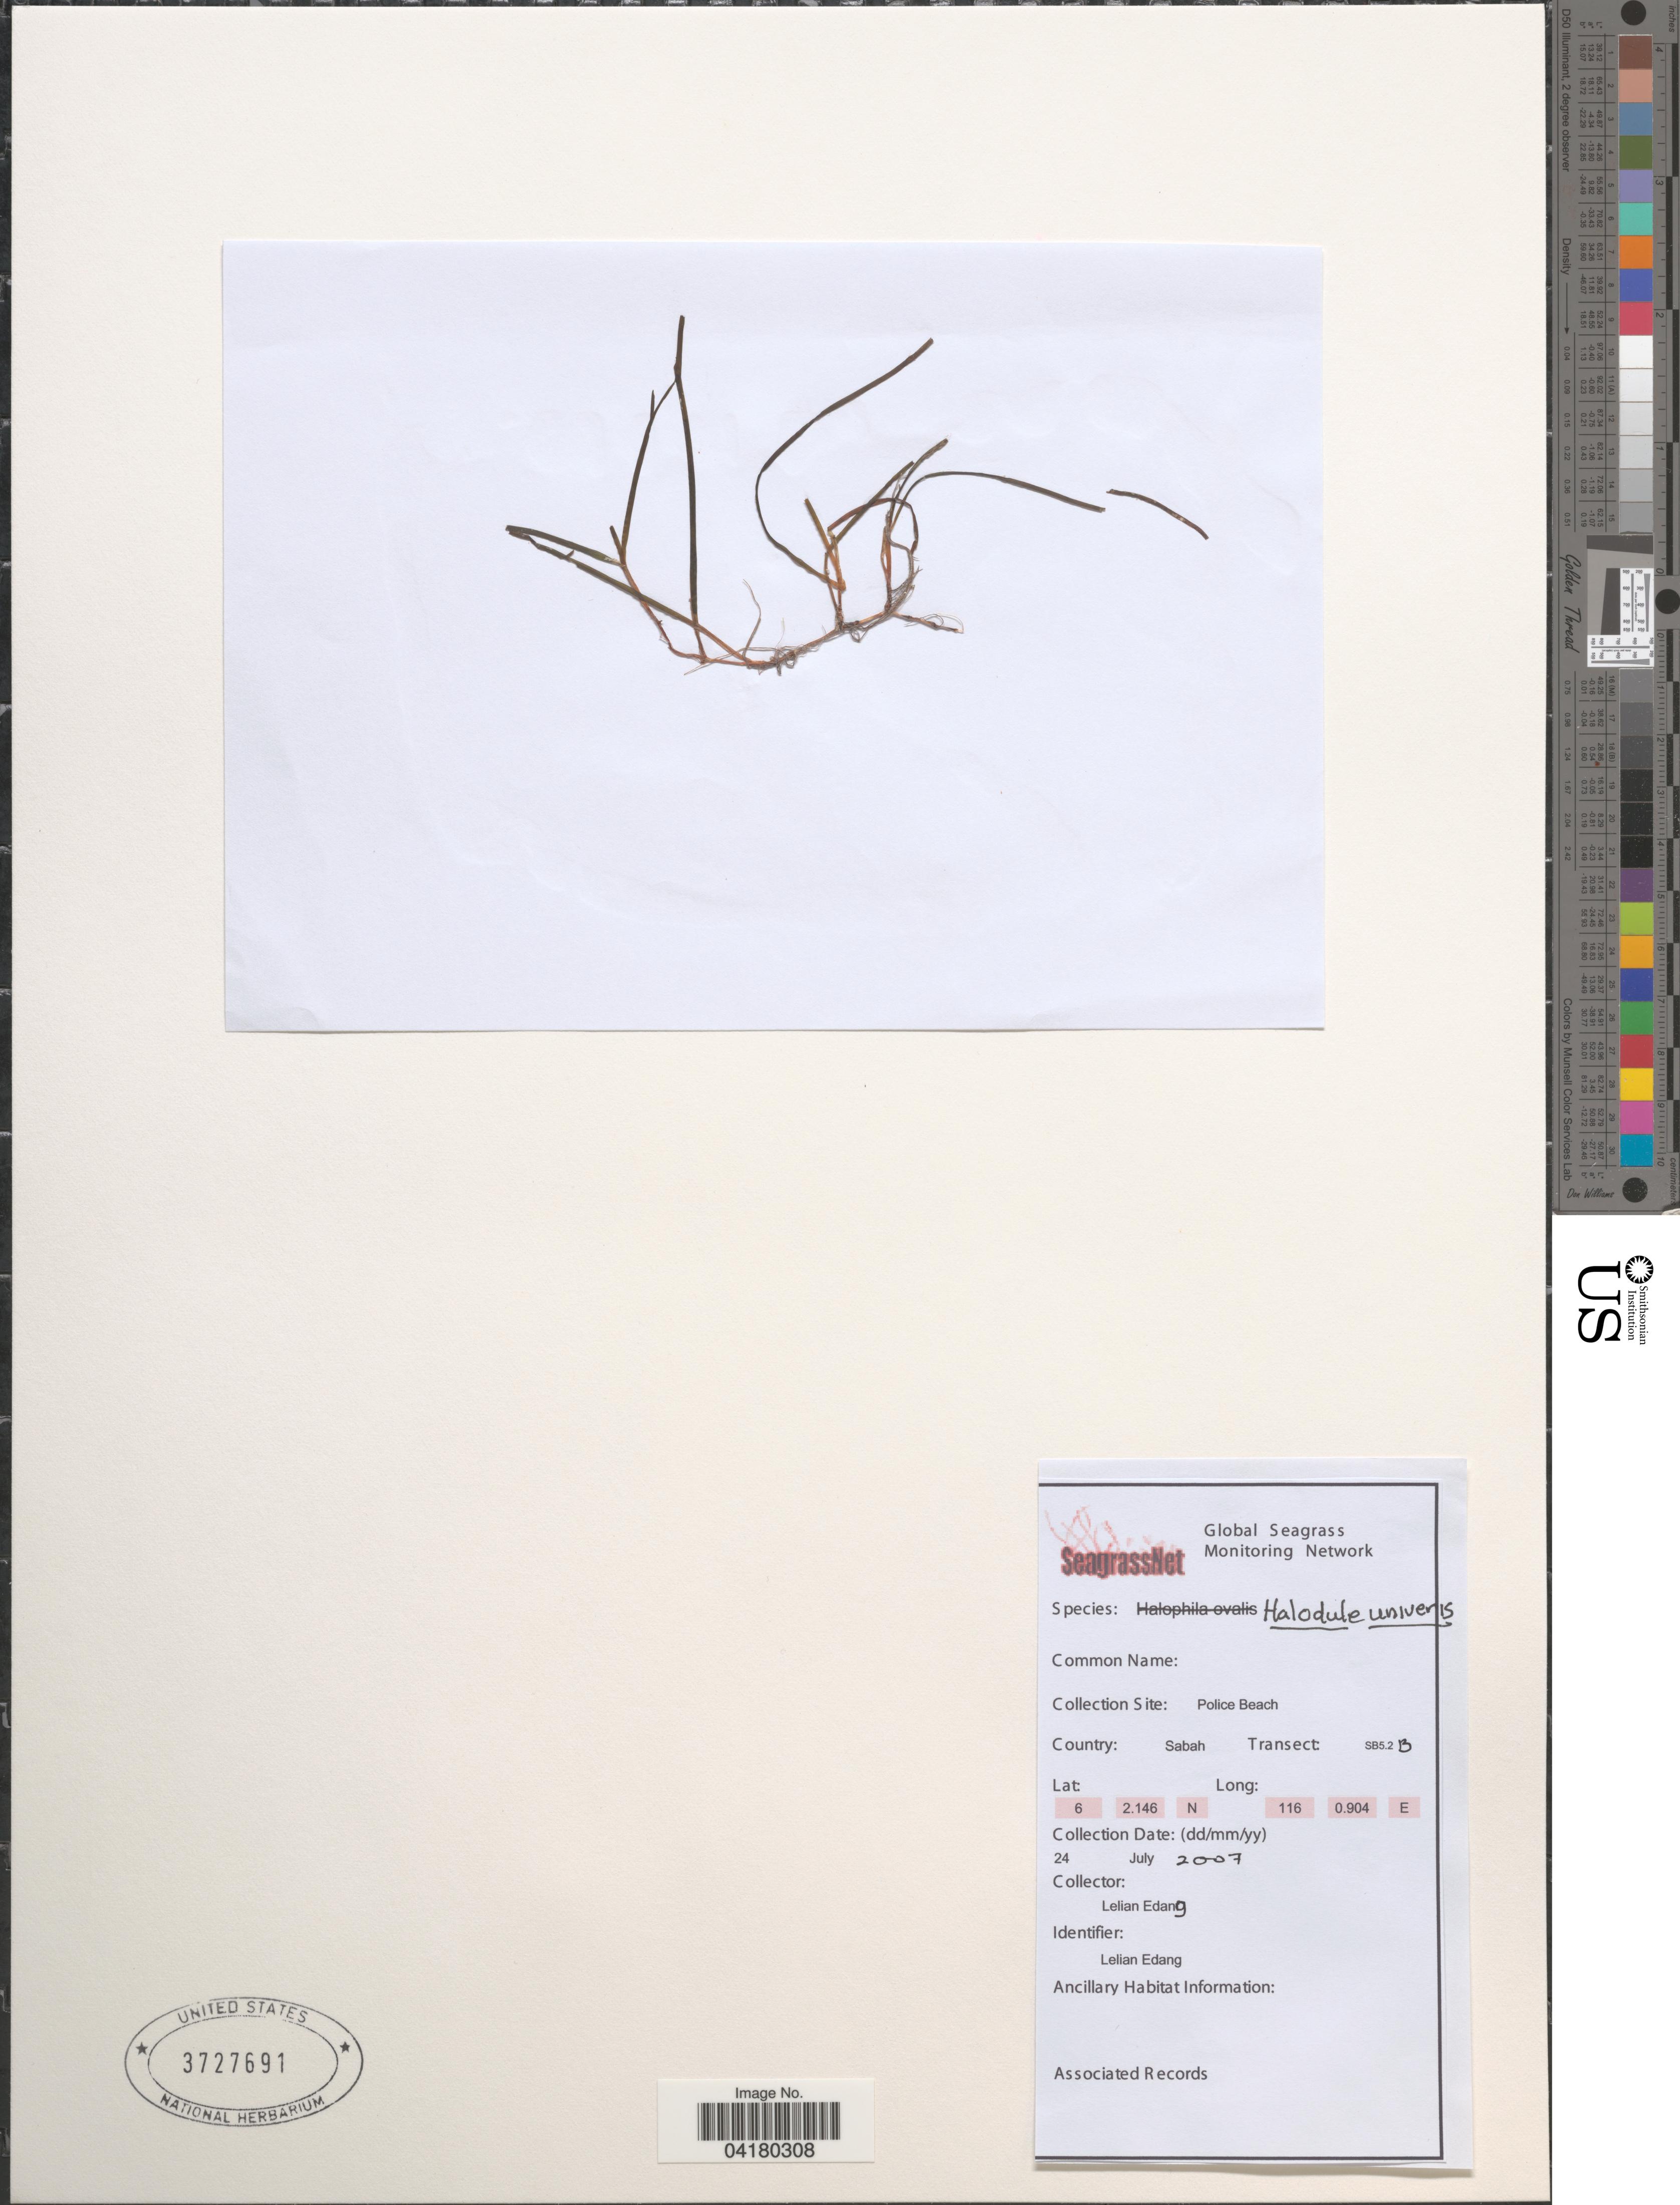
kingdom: Plantae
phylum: Tracheophyta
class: Liliopsida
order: Alismatales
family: Cymodoceaceae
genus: Halodule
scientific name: Halodule uninervis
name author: (Forssk.) Asch.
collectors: L. Edang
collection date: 2007-07-24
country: Malaysia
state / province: Sabah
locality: Police Beach. Transect: SB5.2B.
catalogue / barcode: US 3727691